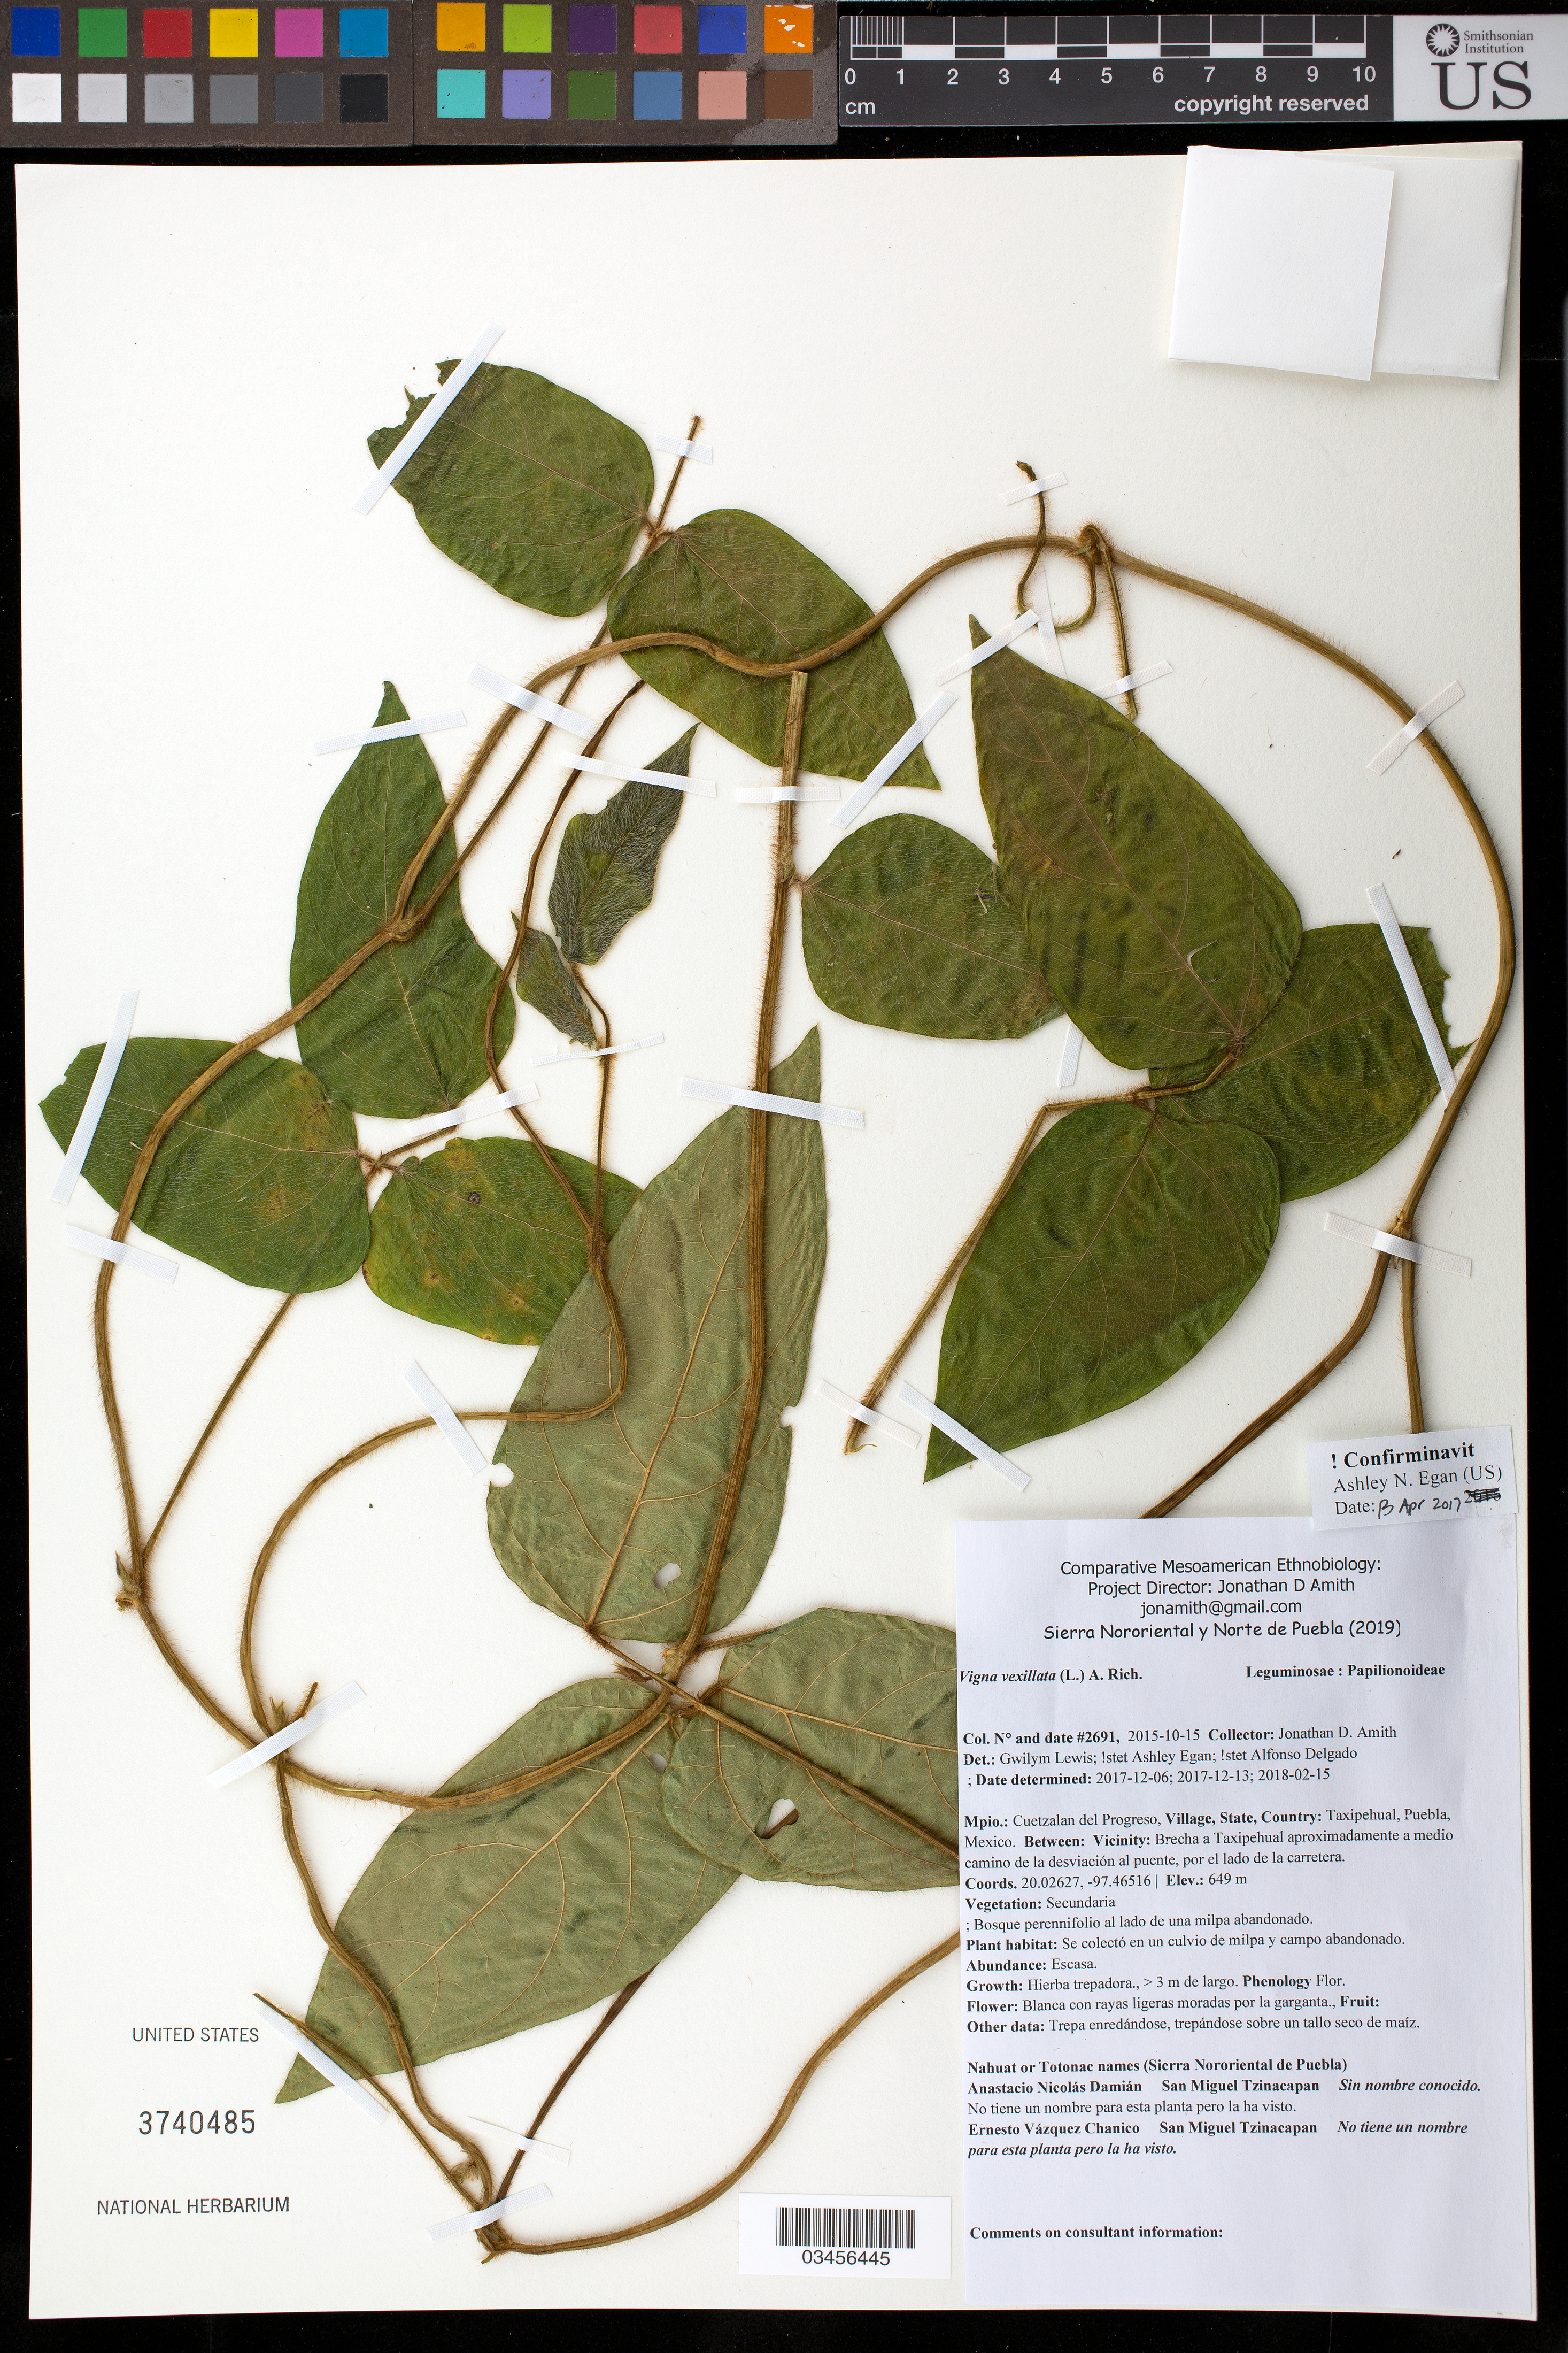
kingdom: Plantae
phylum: Tracheophyta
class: Magnoliopsida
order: Fabales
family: Fabaceae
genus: Vigna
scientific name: Vigna vexillata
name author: (L.) A. Rich.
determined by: Delgado S., A. O.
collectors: J. D. Amith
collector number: JDA_02691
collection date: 2015-10-15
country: México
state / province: Puebla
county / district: Cuetzalan del Progreso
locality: PUEBLO: Taxipehual; LOCALIDAD EXACTA: Brecha a Taxipehual aproximadamente a medio camino de la desviación al puente, por el lado de la carretera.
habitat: Bosque perennifolio a lado de una milpa abandonada | Se colectó en un cultivo de milpa y campo abandonado.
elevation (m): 649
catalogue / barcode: US 3740485